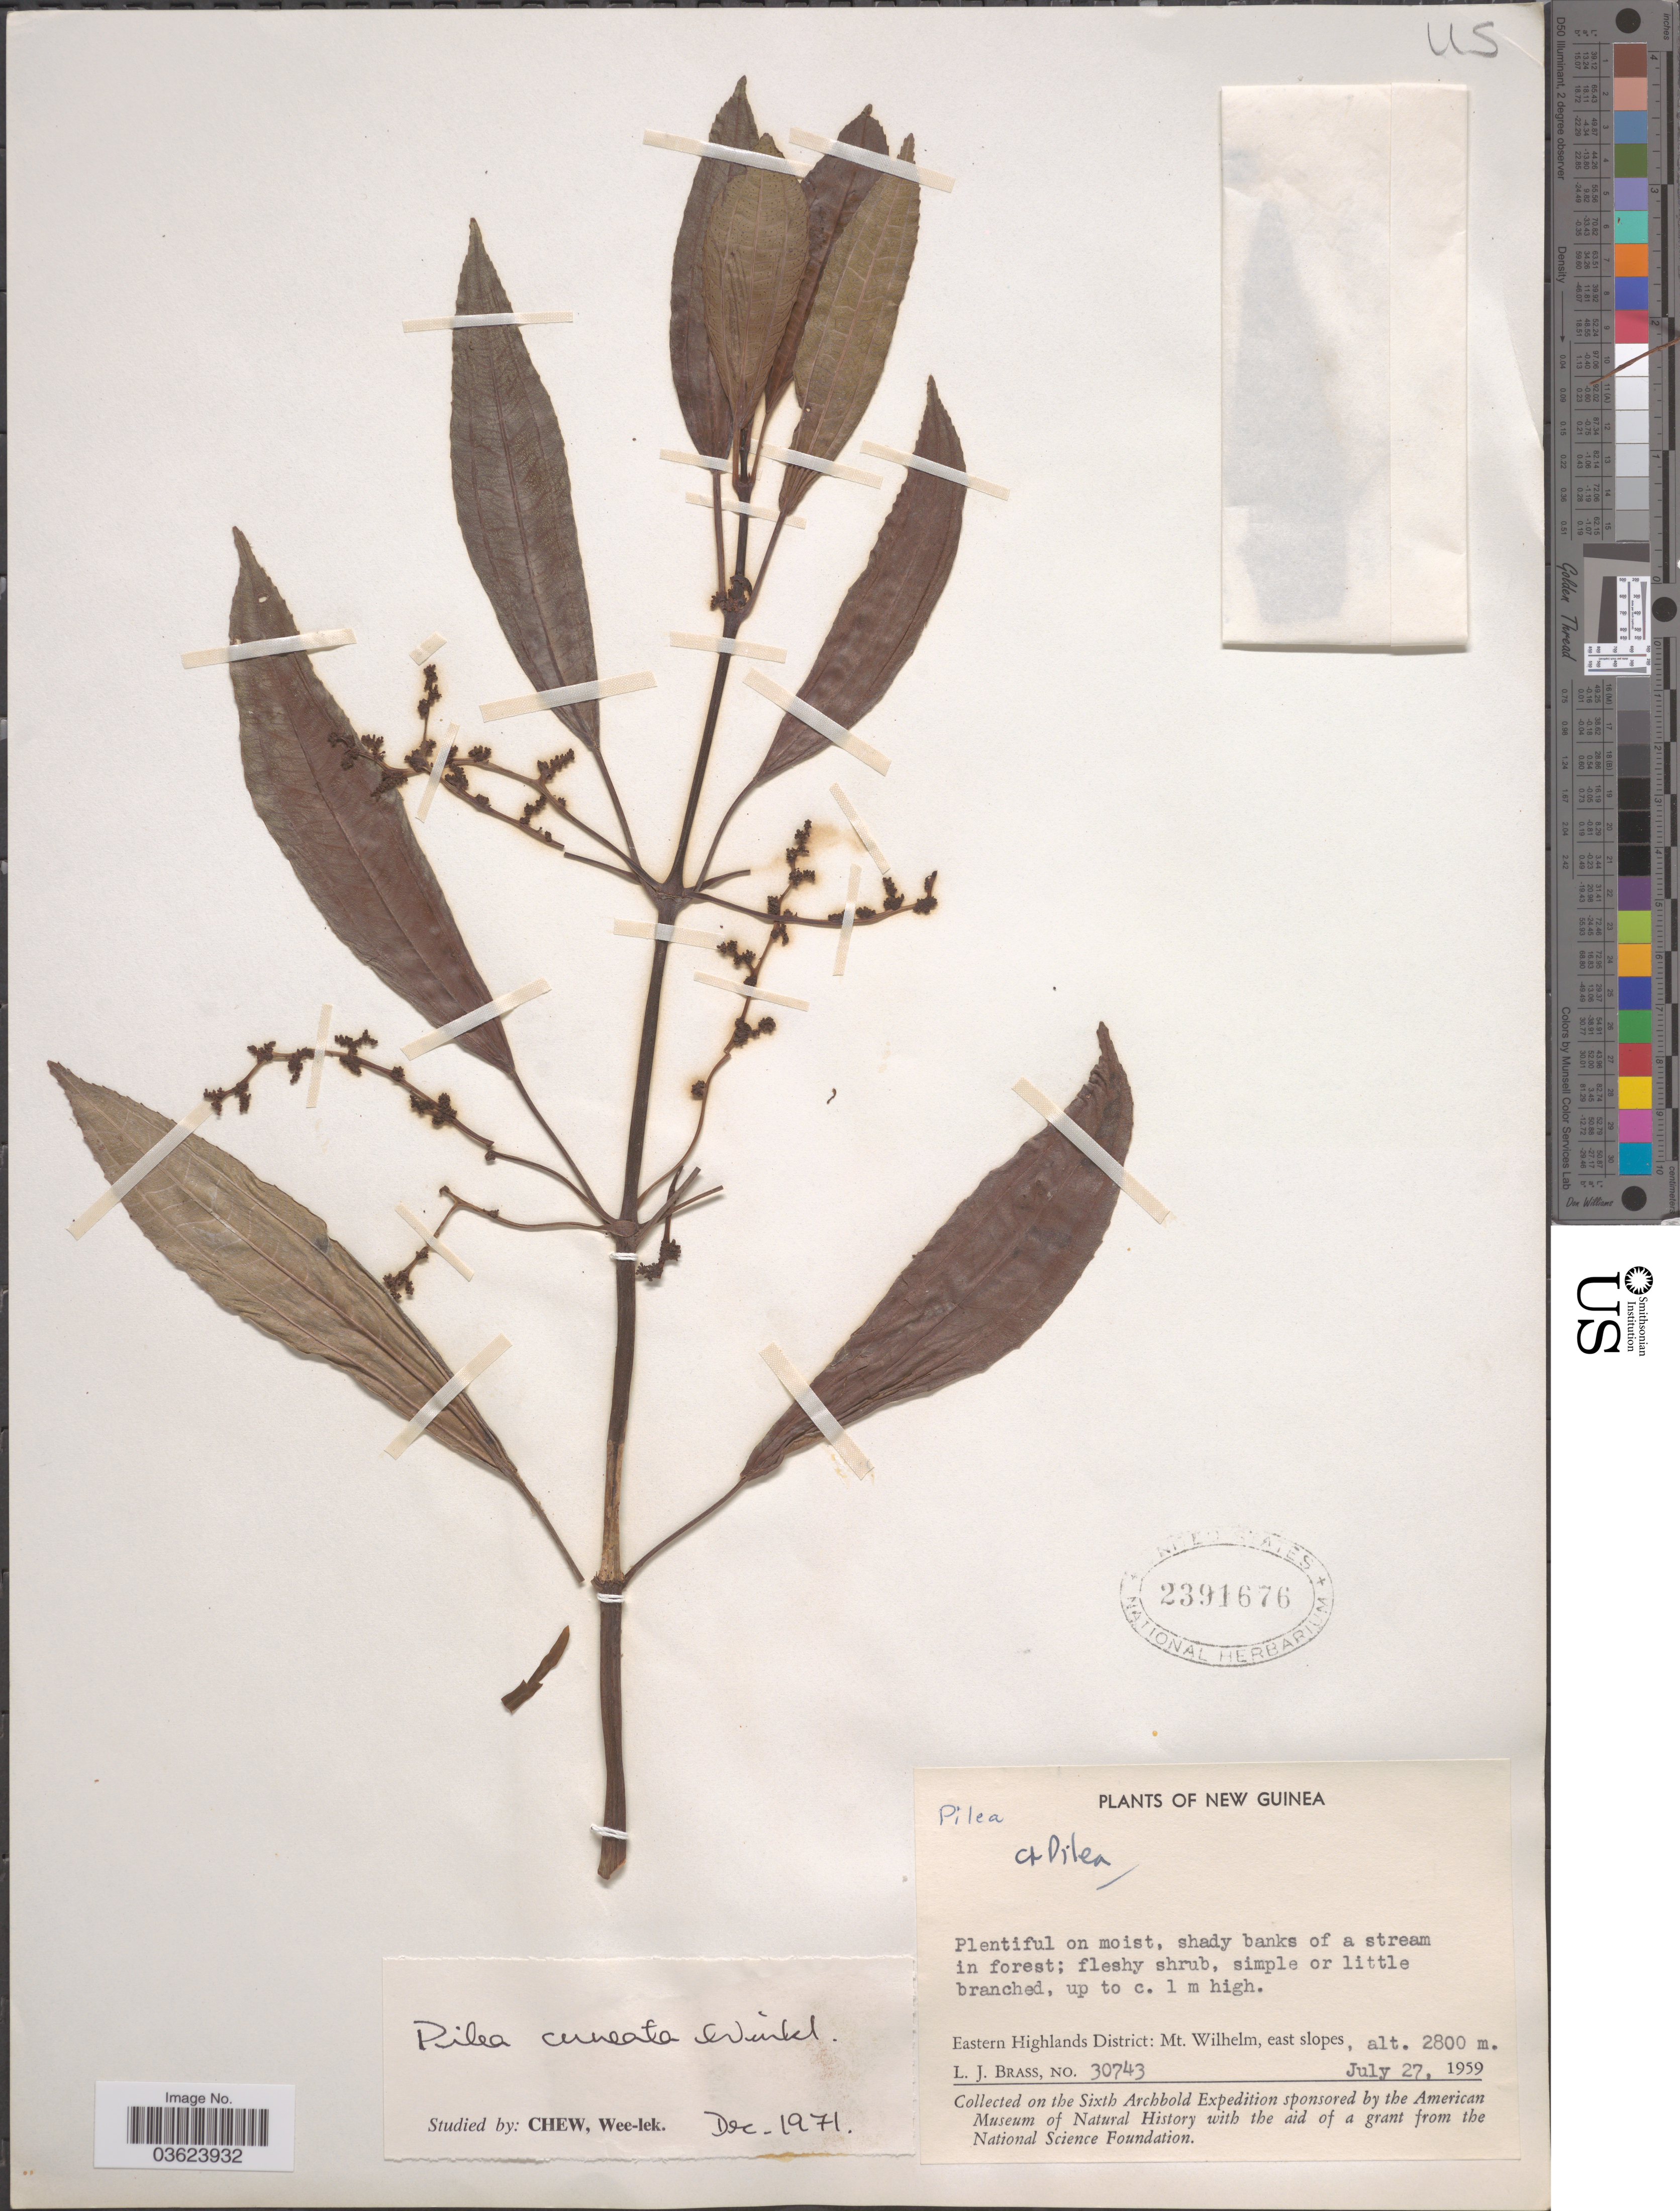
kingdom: Plantae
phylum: Tracheophyta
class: Magnoliopsida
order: Rosales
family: Urticaceae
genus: Pilea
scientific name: Pilea cuneata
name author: H.J.P. Winkl.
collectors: L. J. Brass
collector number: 30743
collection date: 1959-07-27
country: Papua New Guinea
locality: New Guinea. Eastern Highlands District: Mt. Wilhelm, east slopes.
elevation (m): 2800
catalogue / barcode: US 2391676